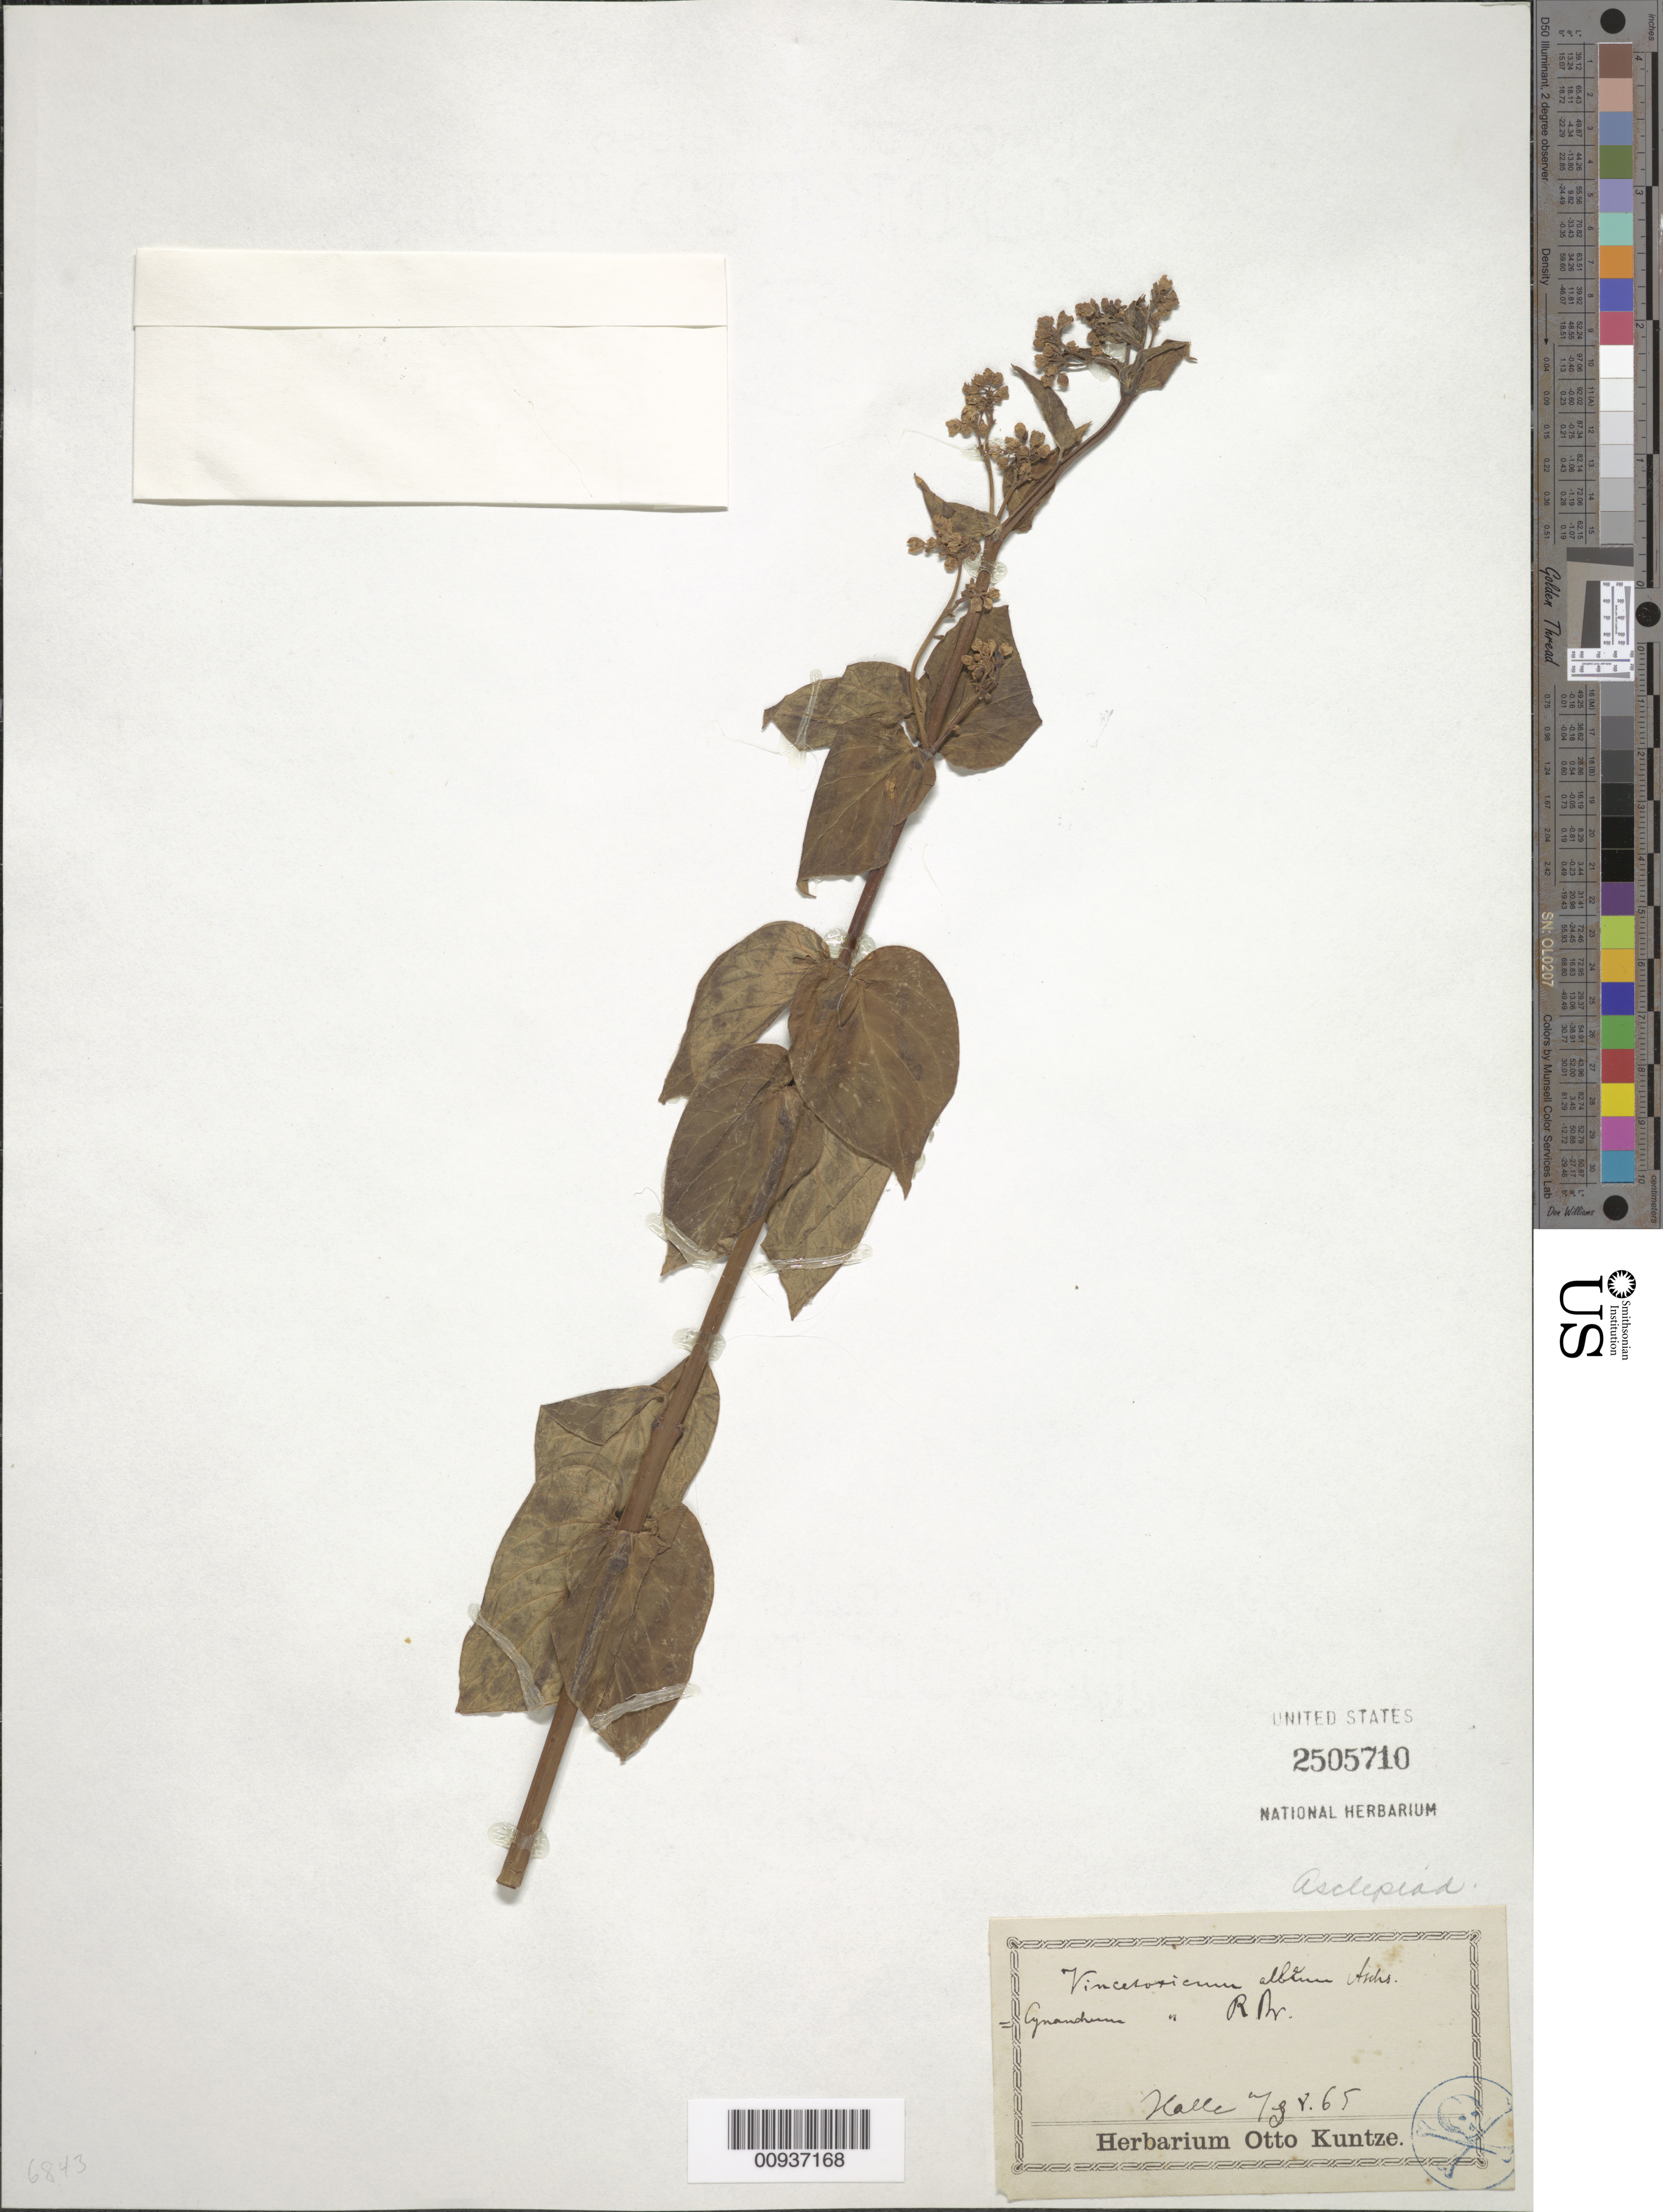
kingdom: Plantae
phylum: Tracheophyta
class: Magnoliopsida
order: Gentianales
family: Apocynaceae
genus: Cynanchum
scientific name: Cynanchum vincetoxicum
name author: Pers.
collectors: C.E.O. Kuntze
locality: Kalle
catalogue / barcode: US 2505710